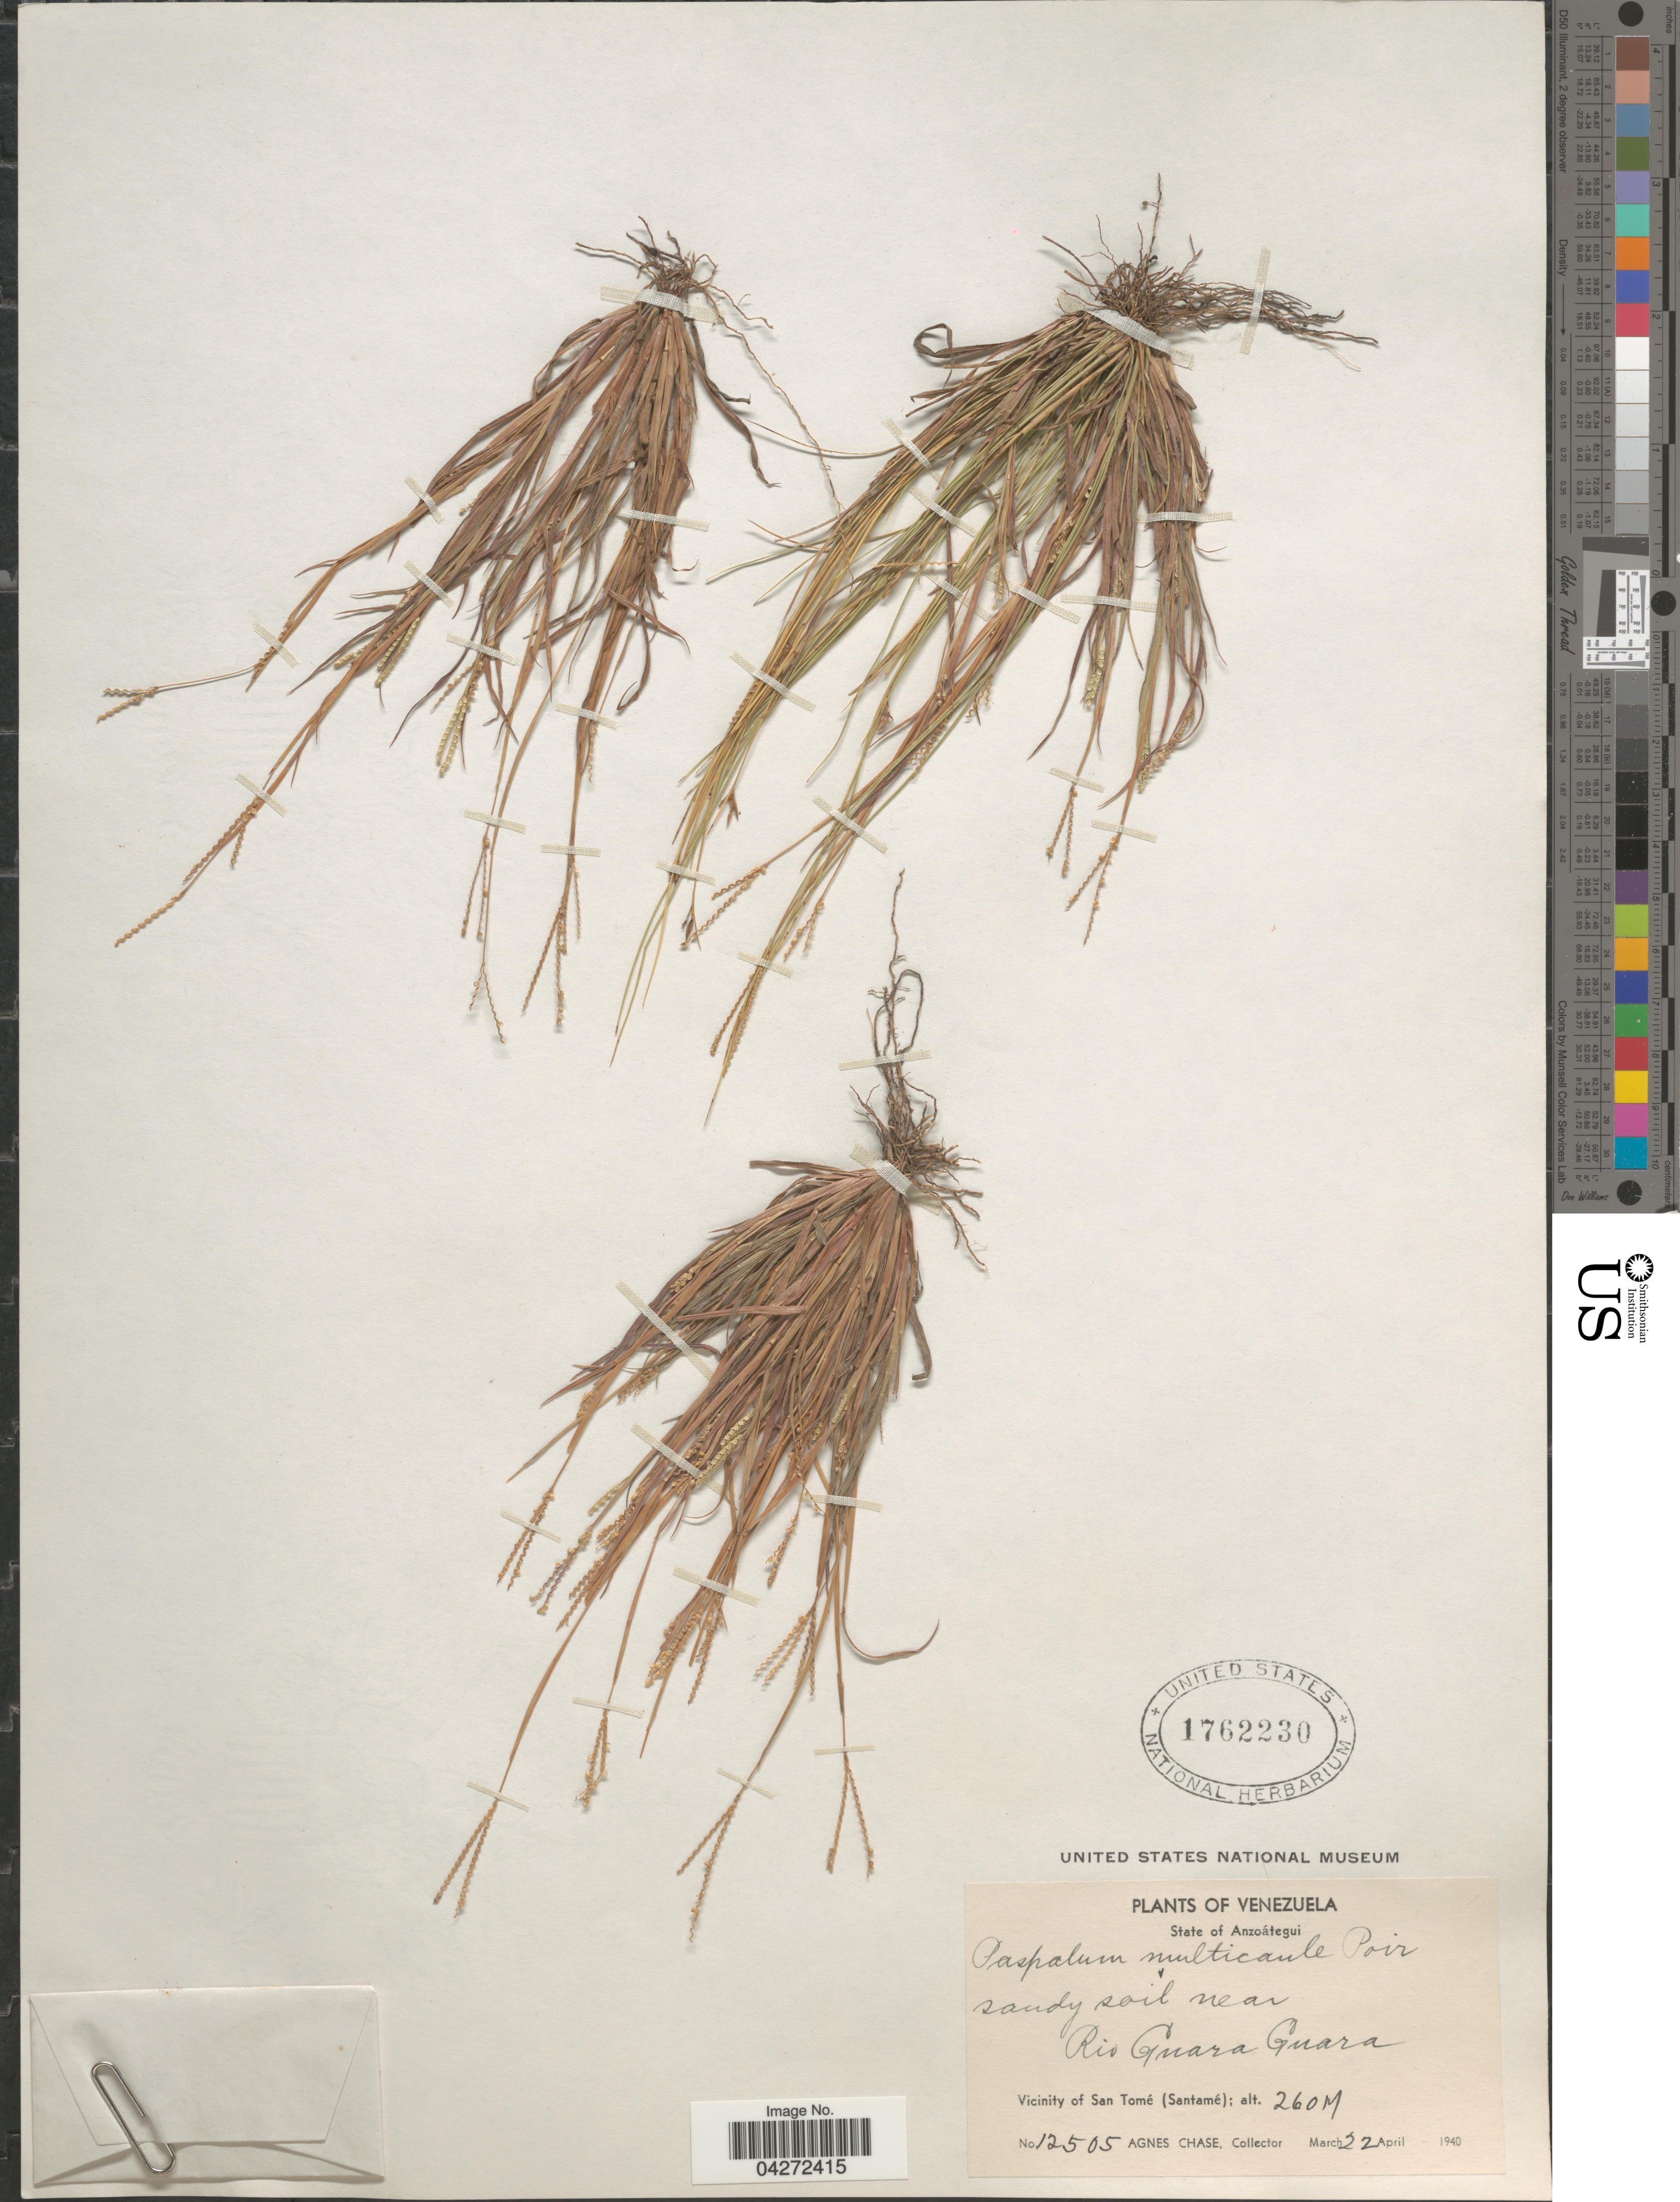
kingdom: Plantae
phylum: Tracheophyta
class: Liliopsida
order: Poales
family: Poaceae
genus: Paspalum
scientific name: Paspalum multicaule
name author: Poir.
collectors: A. Chase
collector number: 12505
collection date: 1940-03-22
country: Venezuela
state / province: Anzoategui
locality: Sandy soil near Rio Guara Guara. Vicinity of San Tomé (Santamé).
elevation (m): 260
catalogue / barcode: US 1762230